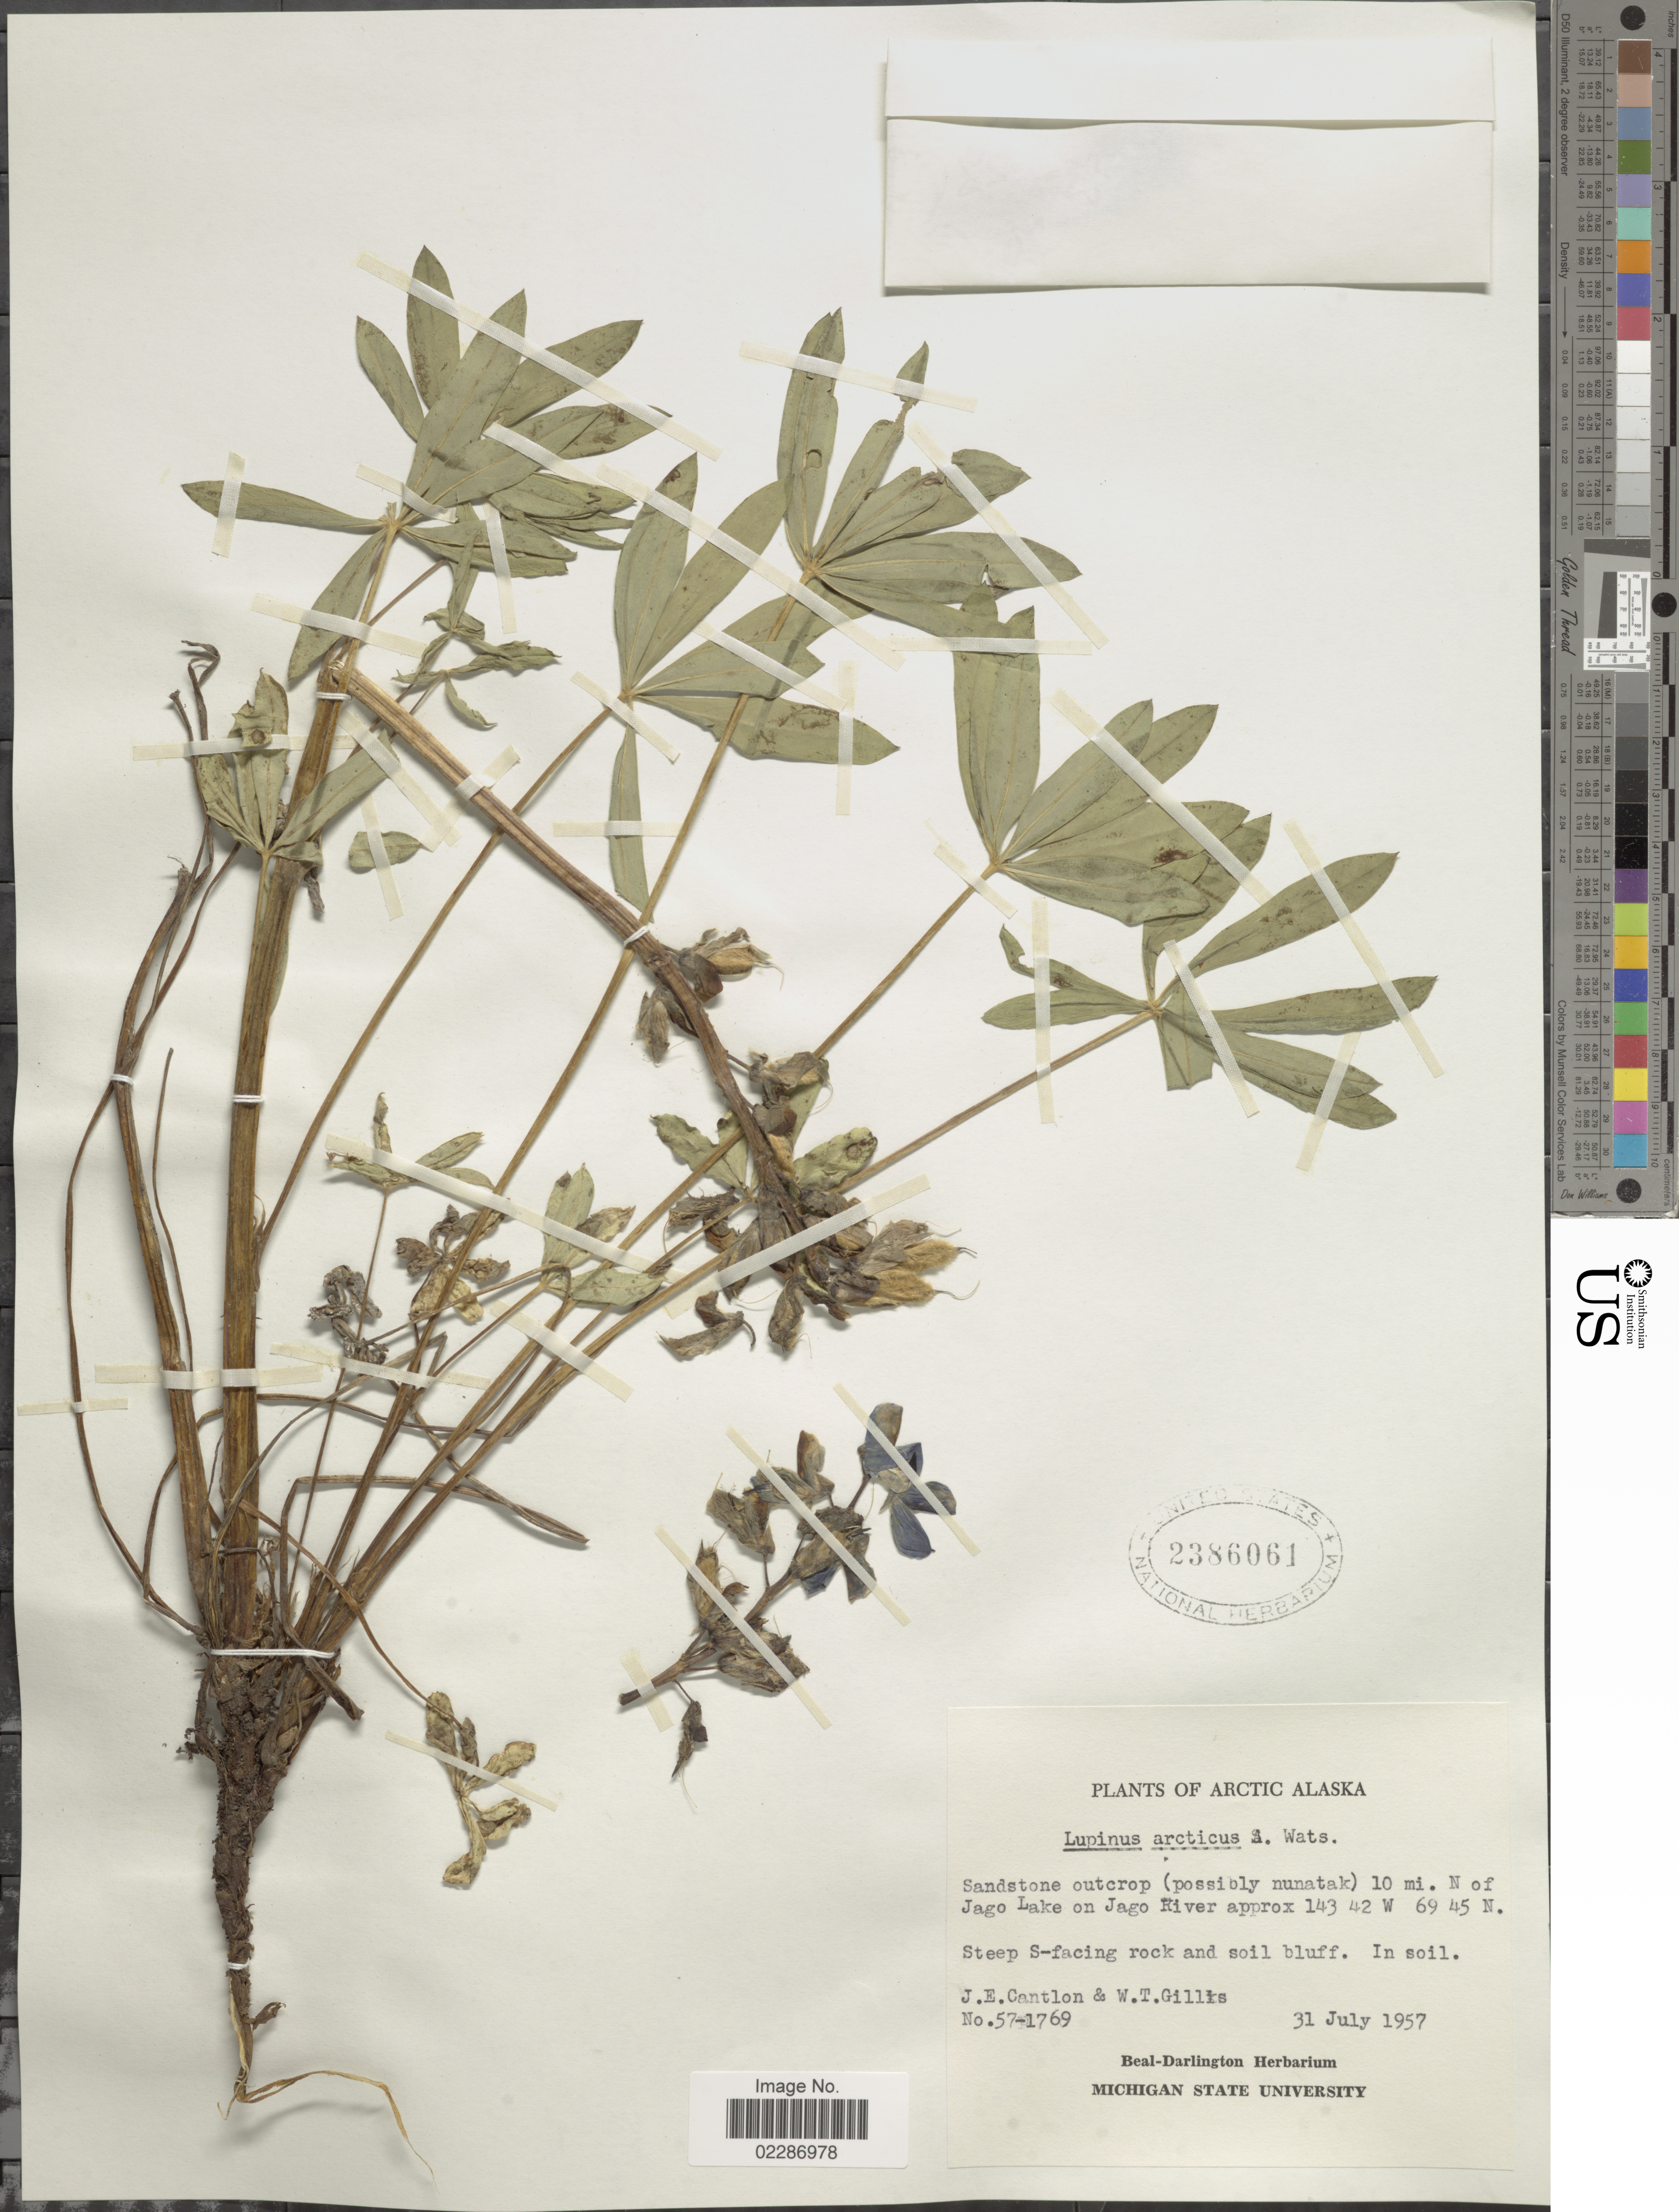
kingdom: Plantae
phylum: Tracheophyta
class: Magnoliopsida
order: Fabales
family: Fabaceae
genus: Lupinus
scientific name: Lupinus arcticus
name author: S. Watson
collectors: J. Cantlon & W. T. Gillis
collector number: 57-1769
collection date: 1957-07-31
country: United States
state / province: Alaska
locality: Arctic Alaska, sandstone outcrop (possibly Nunatak) 10 mi. N of Jago Lake on Jago River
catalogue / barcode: US 2386061